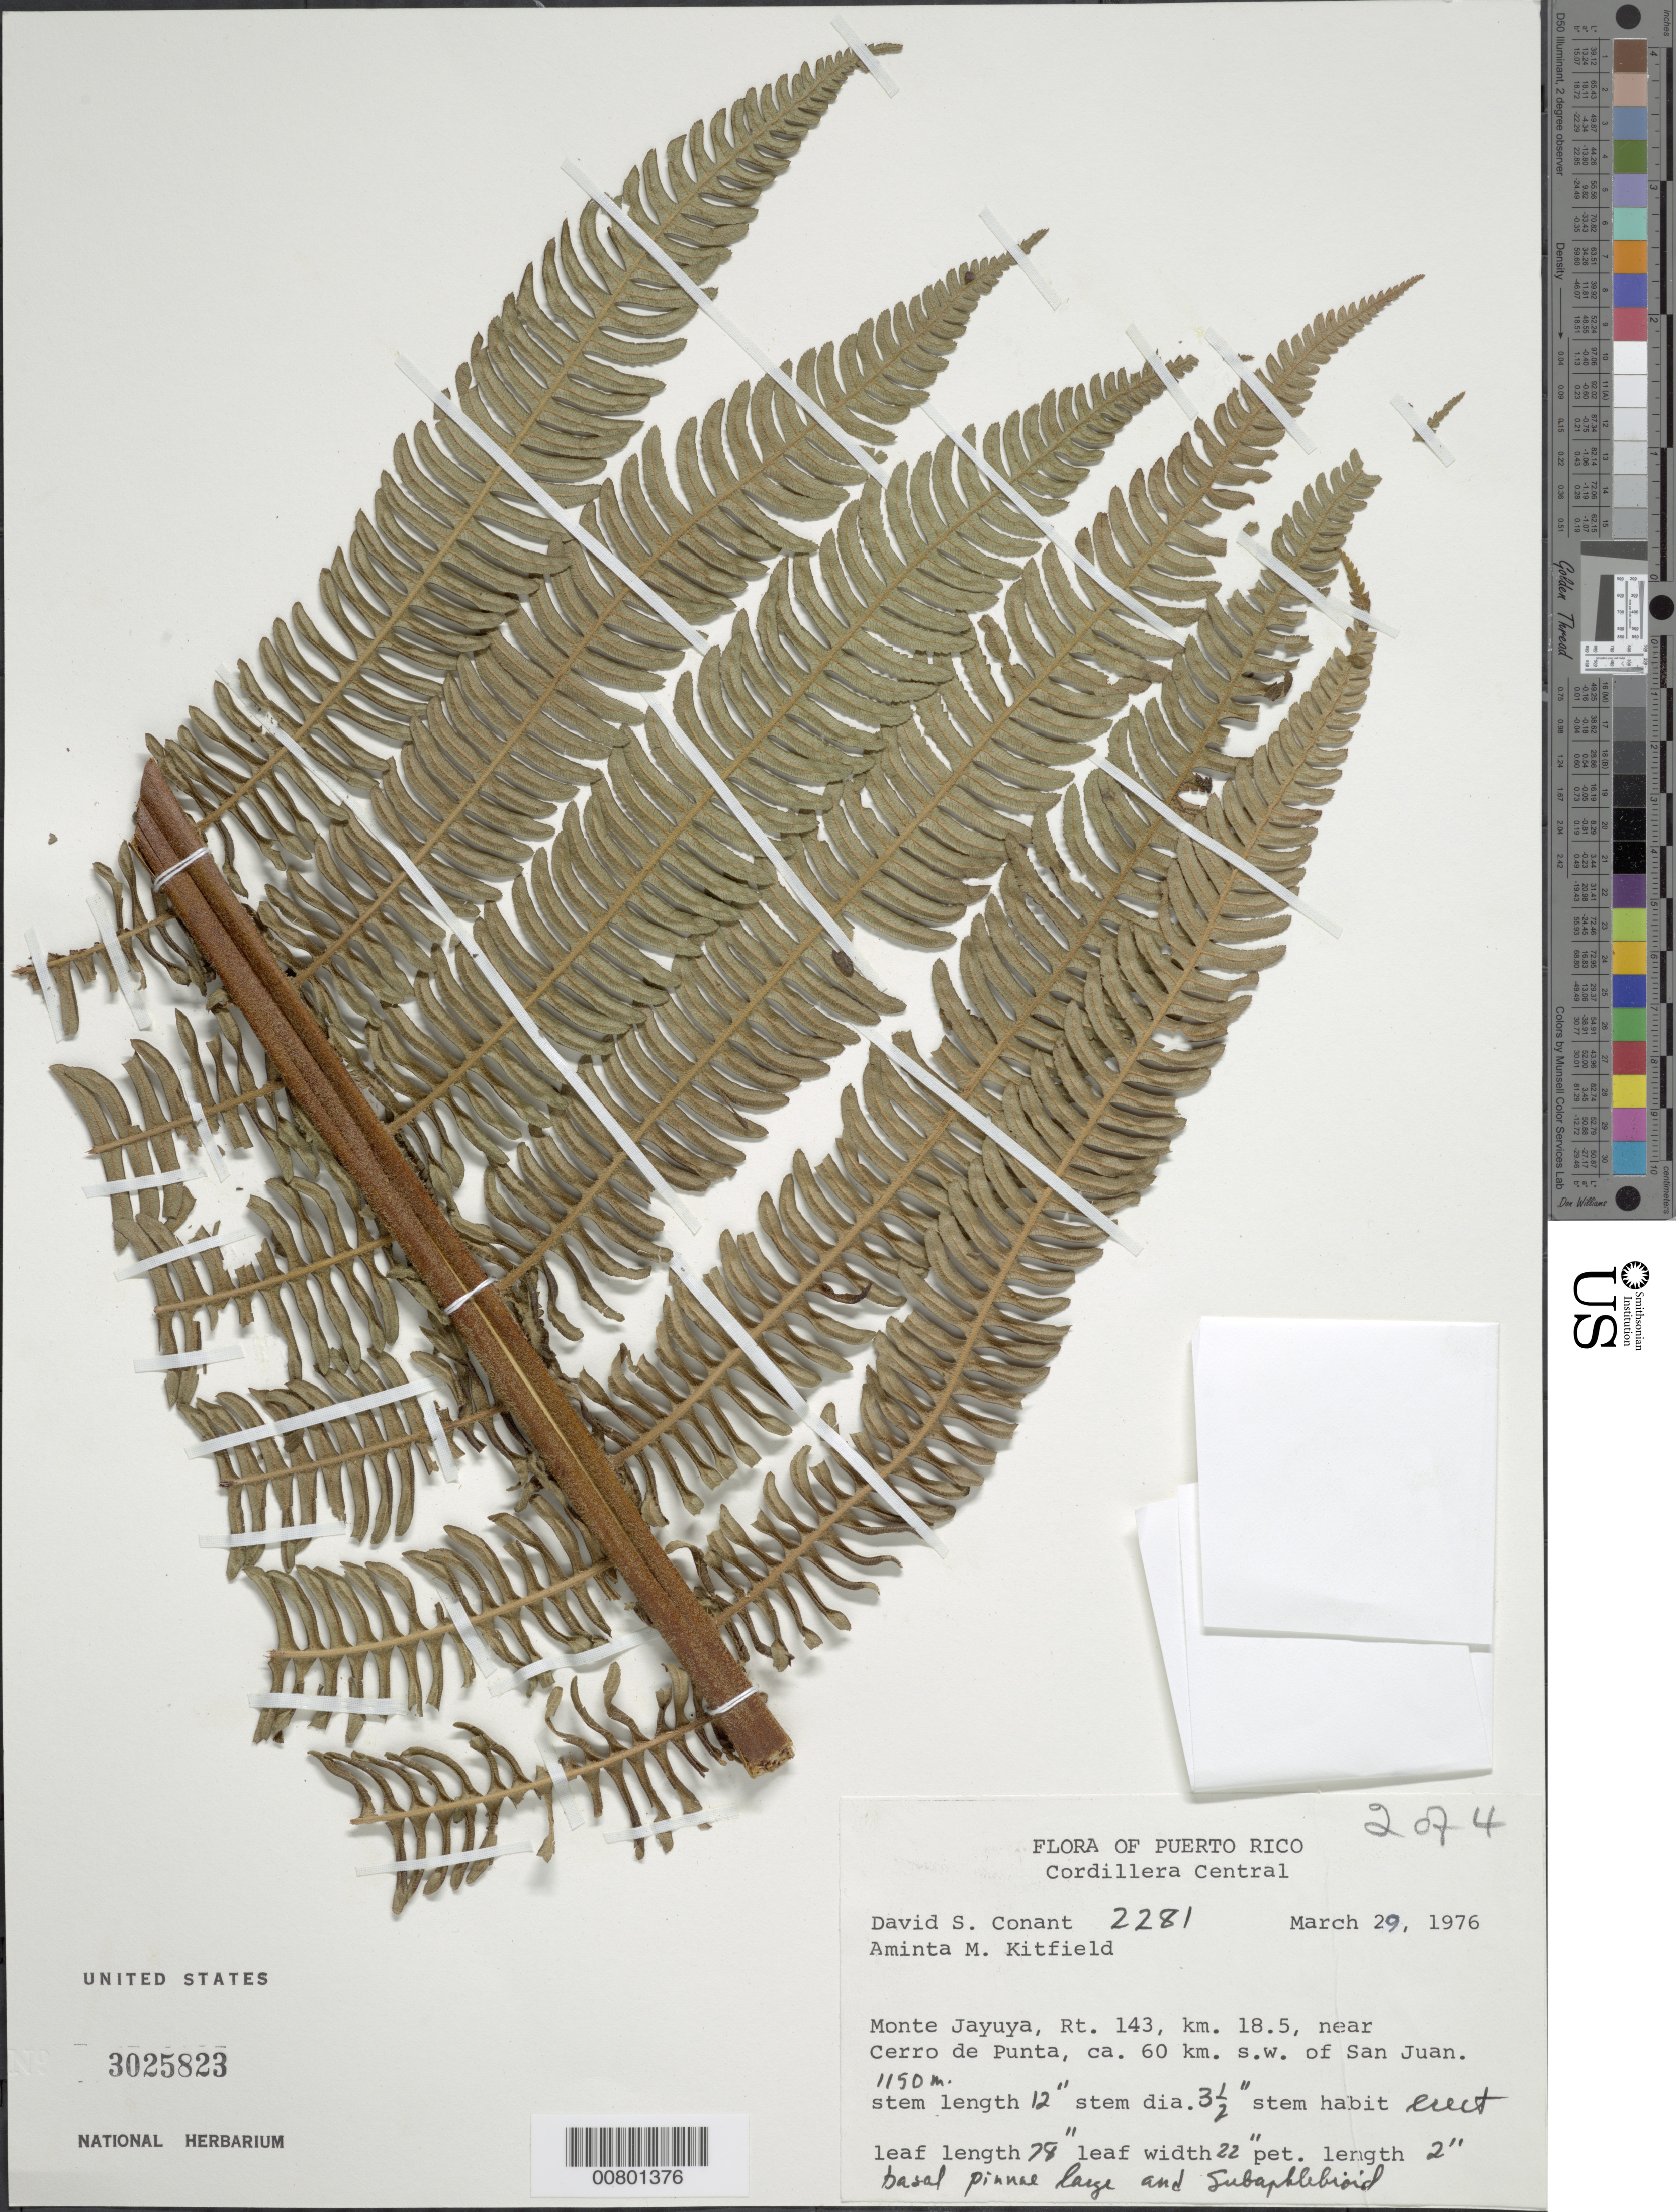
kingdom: Plantae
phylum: Tracheophyta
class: Polypodiopsida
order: Cyatheales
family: Cyatheaceae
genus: Alsophila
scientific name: Alsophila sp.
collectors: D. S. Conant & A. Kitfield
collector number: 2281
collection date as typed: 29 Mar 1976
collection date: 1976-03-29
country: Puerto Rico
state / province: Jayuya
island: Puerto Rico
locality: Monte Jayuya, Rt. 143, km 18.5, near Cerro de Punta, ca. 60 km SW of San Juan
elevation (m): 1150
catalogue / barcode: US 3025823